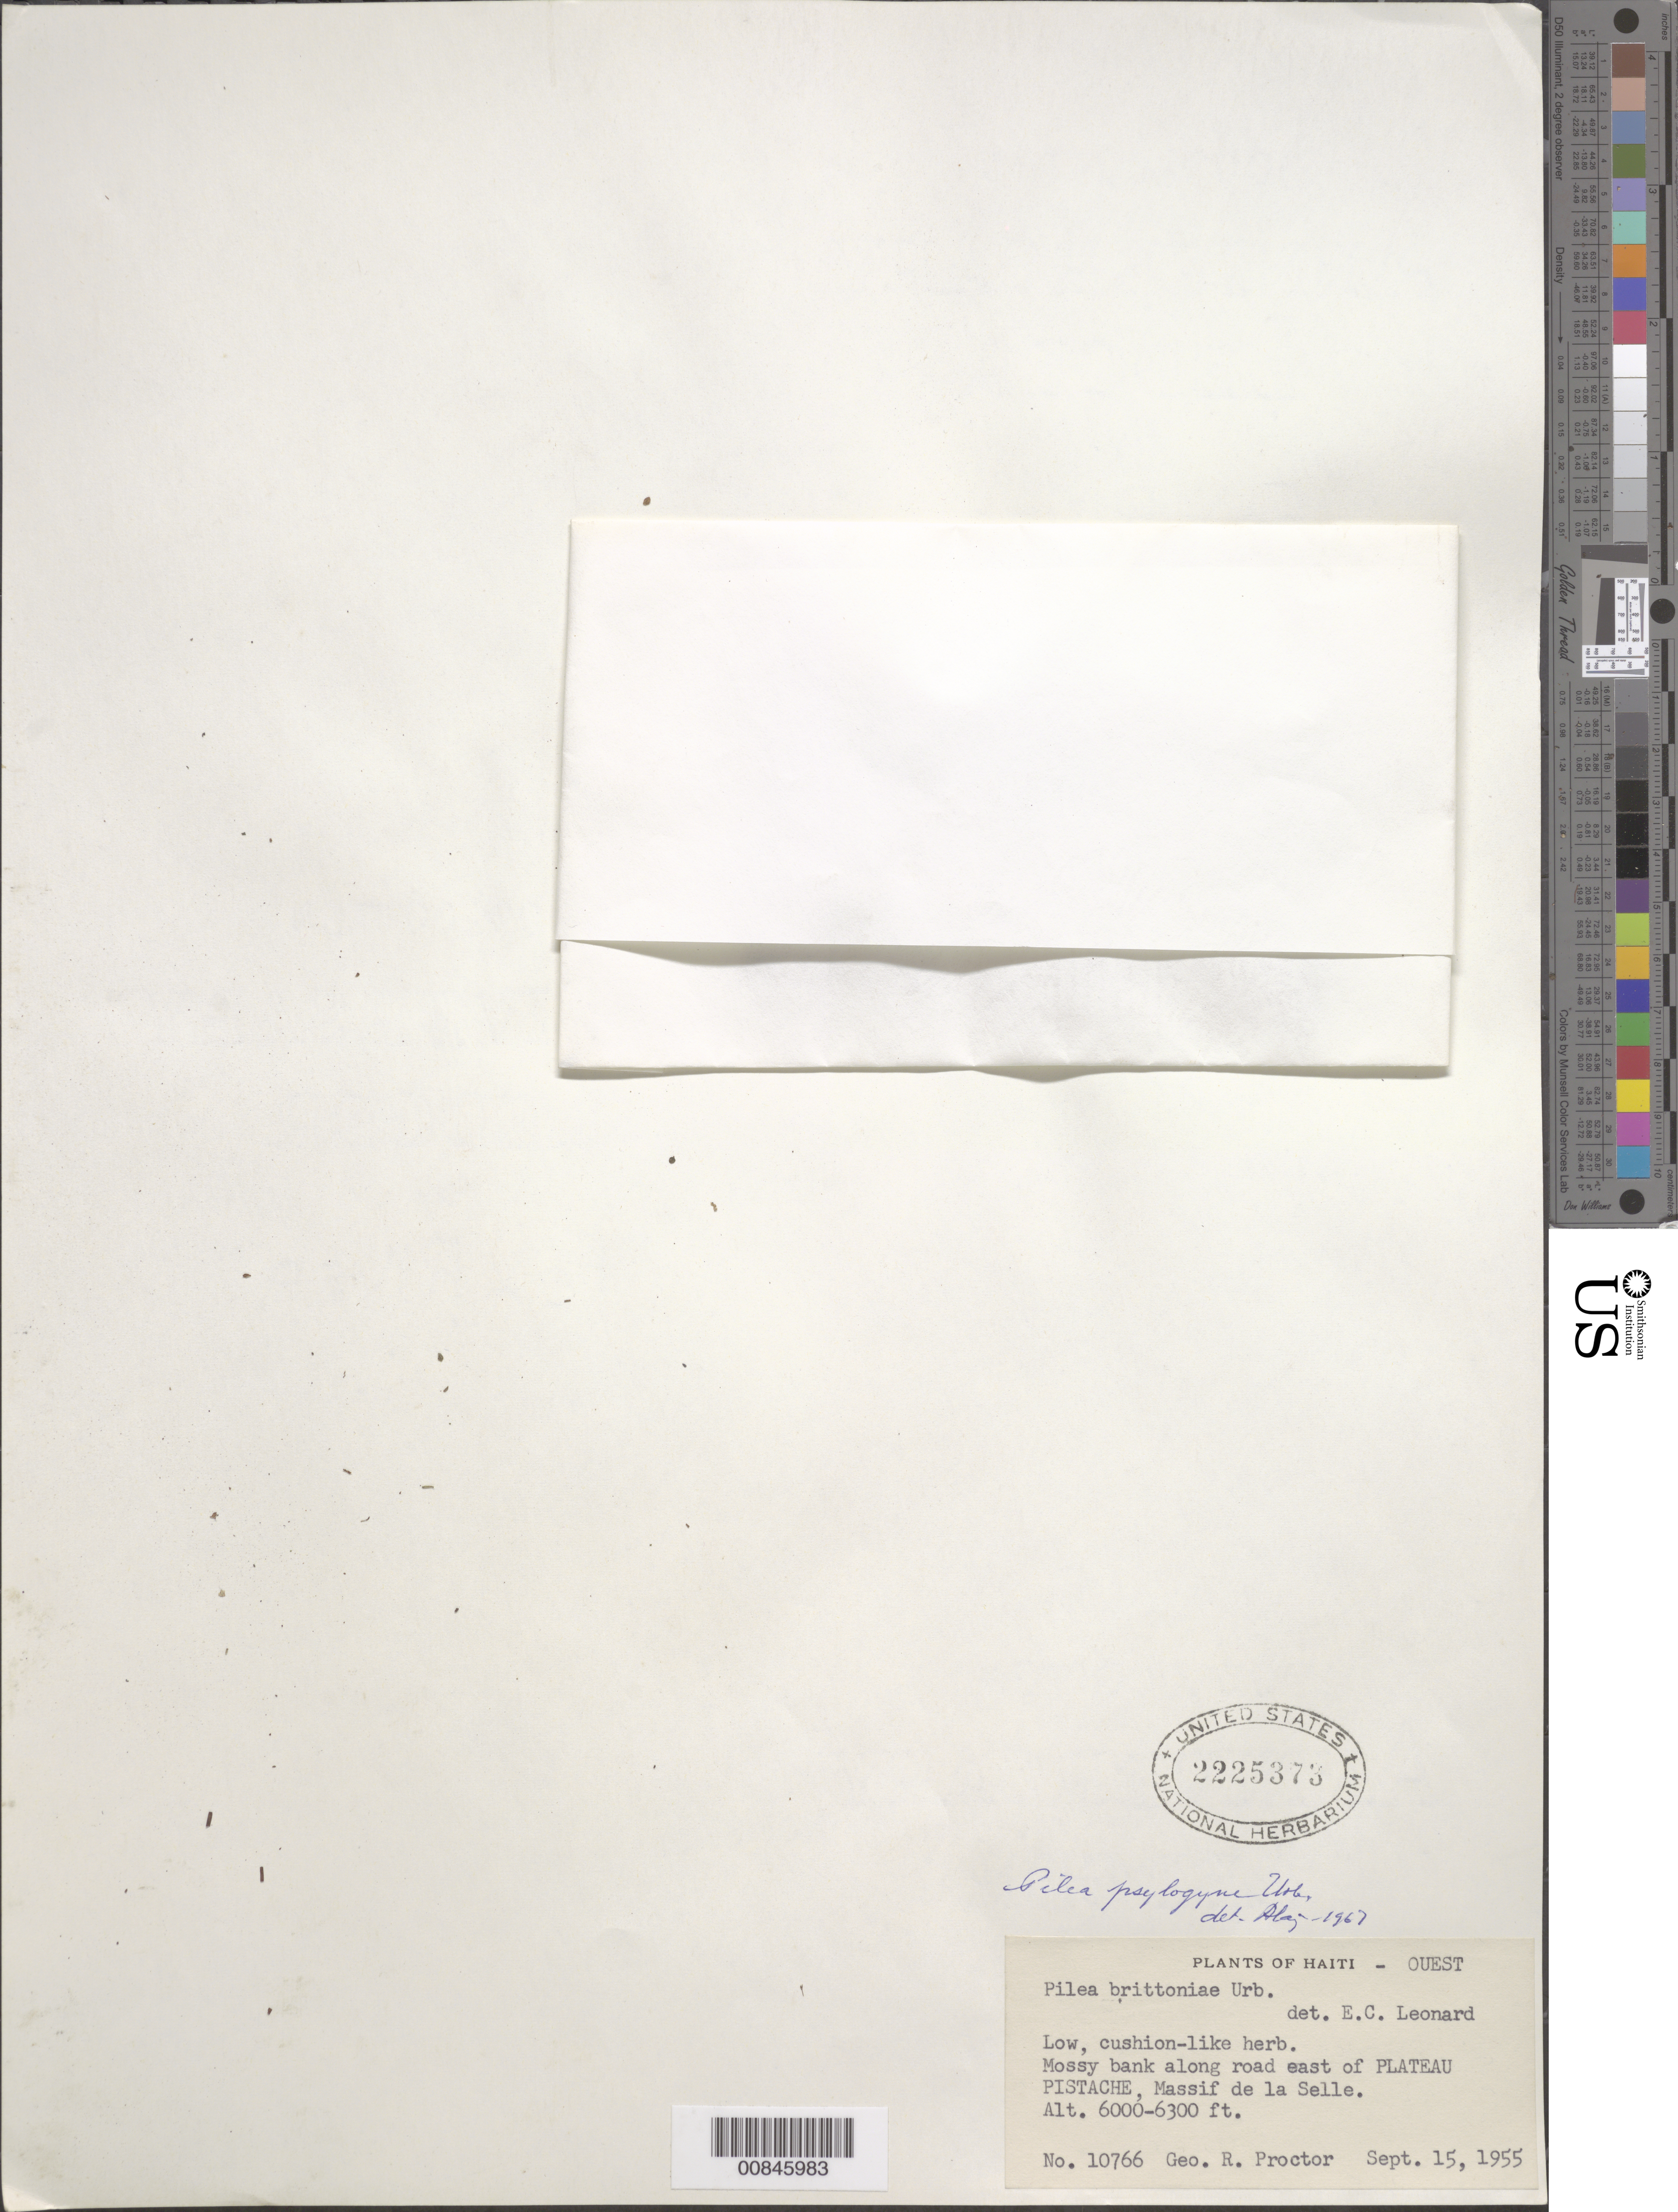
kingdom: Plantae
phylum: Tracheophyta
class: Magnoliopsida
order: Rosales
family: Urticaceae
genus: Pilea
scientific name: Pilea psilogyne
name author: Urb.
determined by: Liogier, Alain H.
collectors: G. R. Proctor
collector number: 10766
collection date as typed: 15 Sep 1955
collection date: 1955-09-15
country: Haiti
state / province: Ouest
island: Hispaniola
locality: Along road east of Plateau Pistache, Massif de la Selle.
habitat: Mossy bank.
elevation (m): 1829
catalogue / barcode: US 2225373